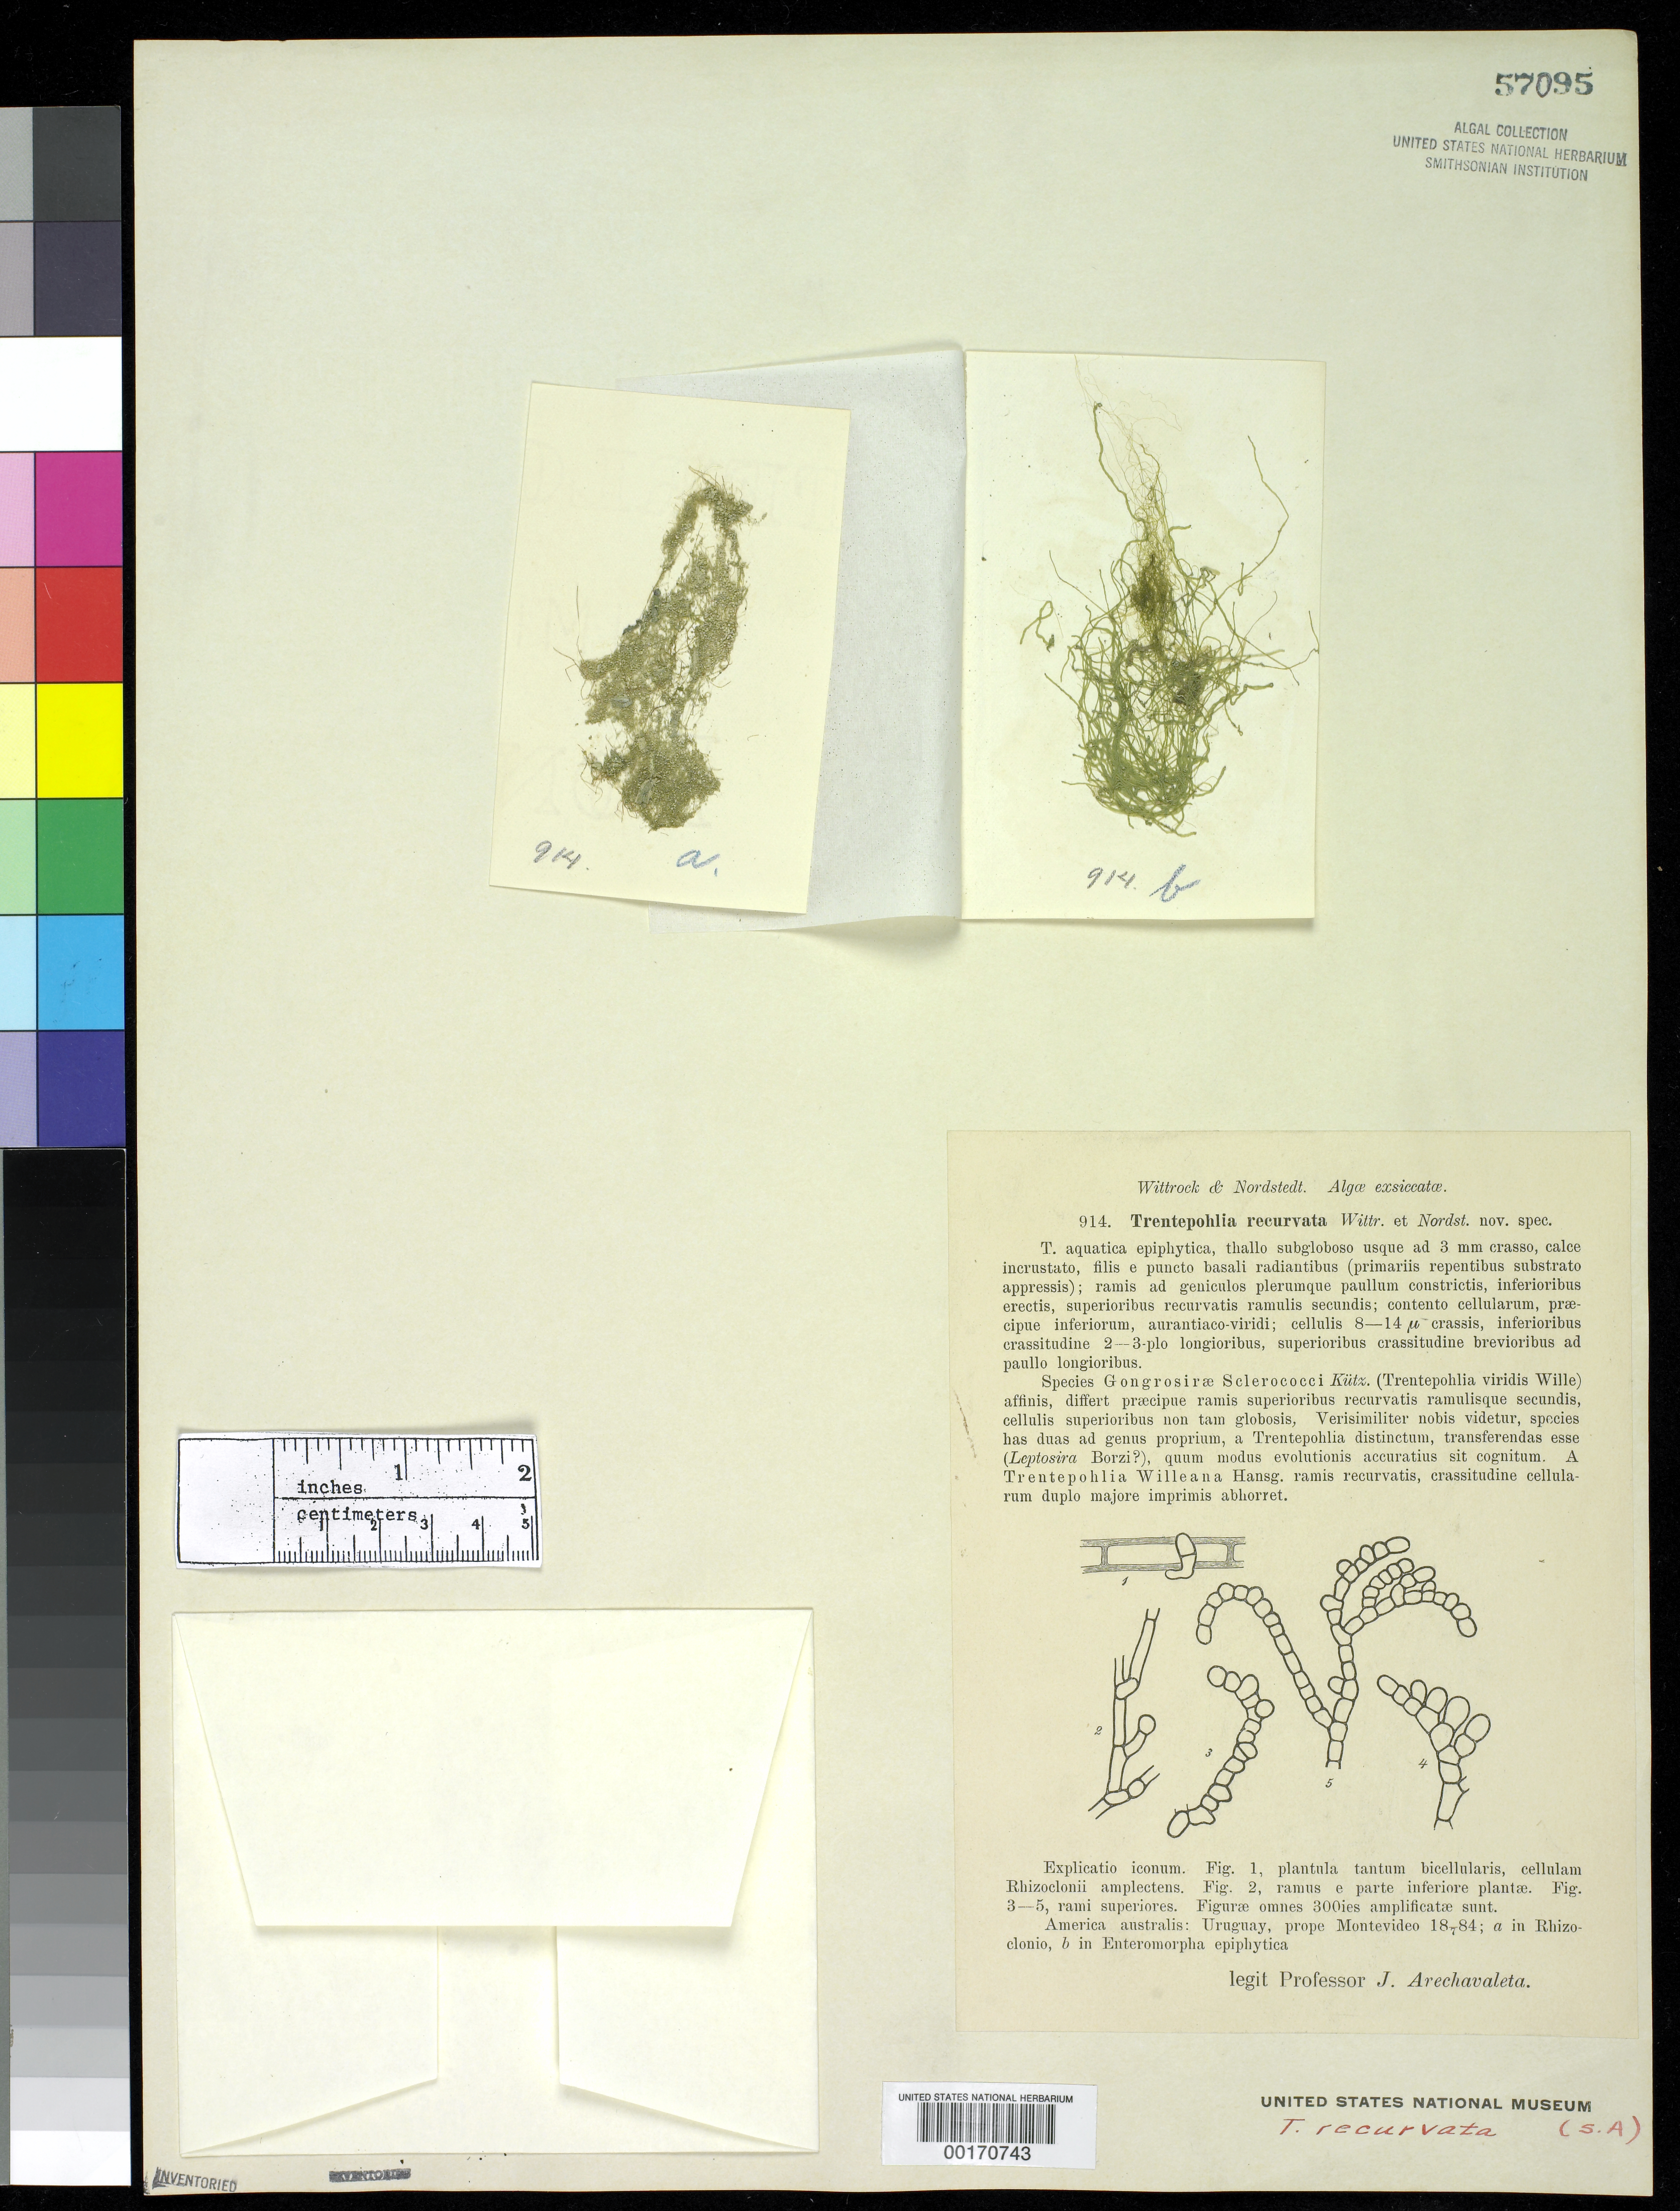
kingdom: Plantae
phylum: Chlorophyta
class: Ulvophyceae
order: Trentepohliales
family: Trentepohliaceae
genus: Trentepohlia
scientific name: Trentepohlia recurvata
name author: Wittr. & Nordstedt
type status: Isotype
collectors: J. Arechavaleta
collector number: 914A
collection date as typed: Jul 1884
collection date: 1884-07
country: Uruguay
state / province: Montevideo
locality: Near Montevideo.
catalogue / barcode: US 57095